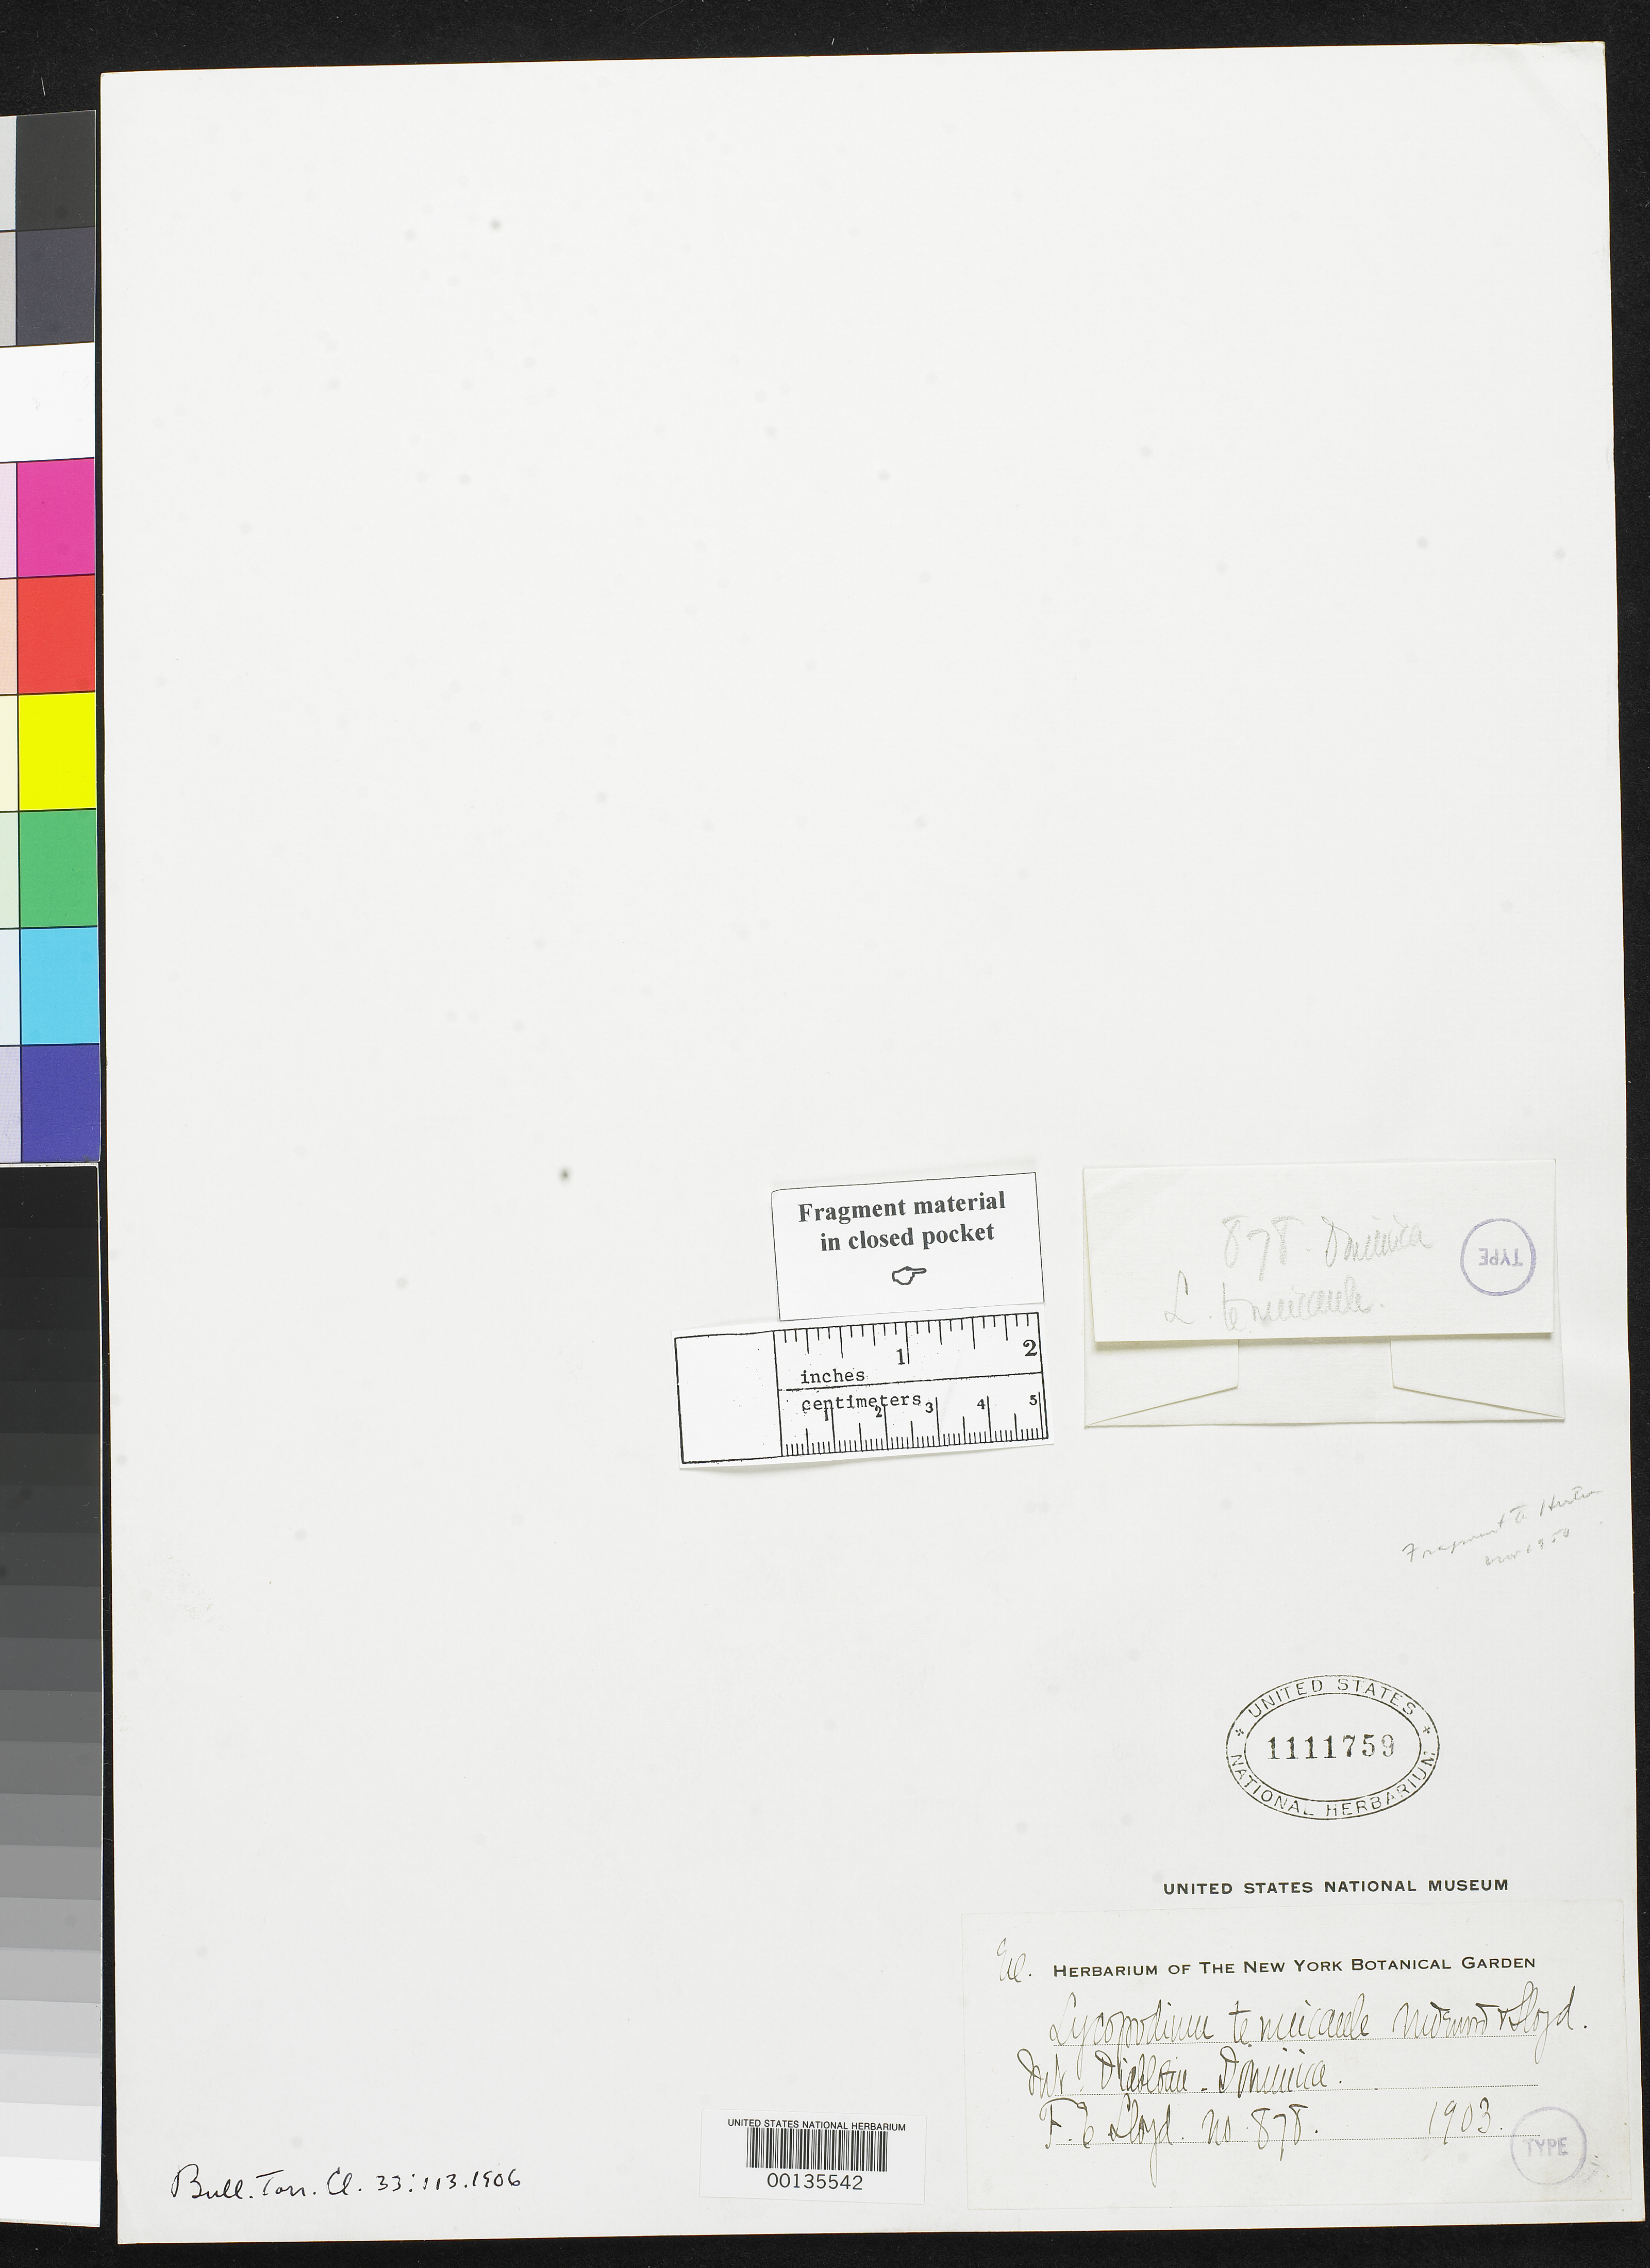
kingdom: Plantae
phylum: Tracheophyta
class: Lycopodiopsida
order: Lycopodiales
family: Lycopodiaceae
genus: Lycopodium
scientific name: Lycopodium tenuicaule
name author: Underw. & Maxon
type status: Type Fragment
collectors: F. E. Lloyd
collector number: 878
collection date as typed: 1903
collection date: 1903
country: Dominica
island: Dominica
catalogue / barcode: US 1111759